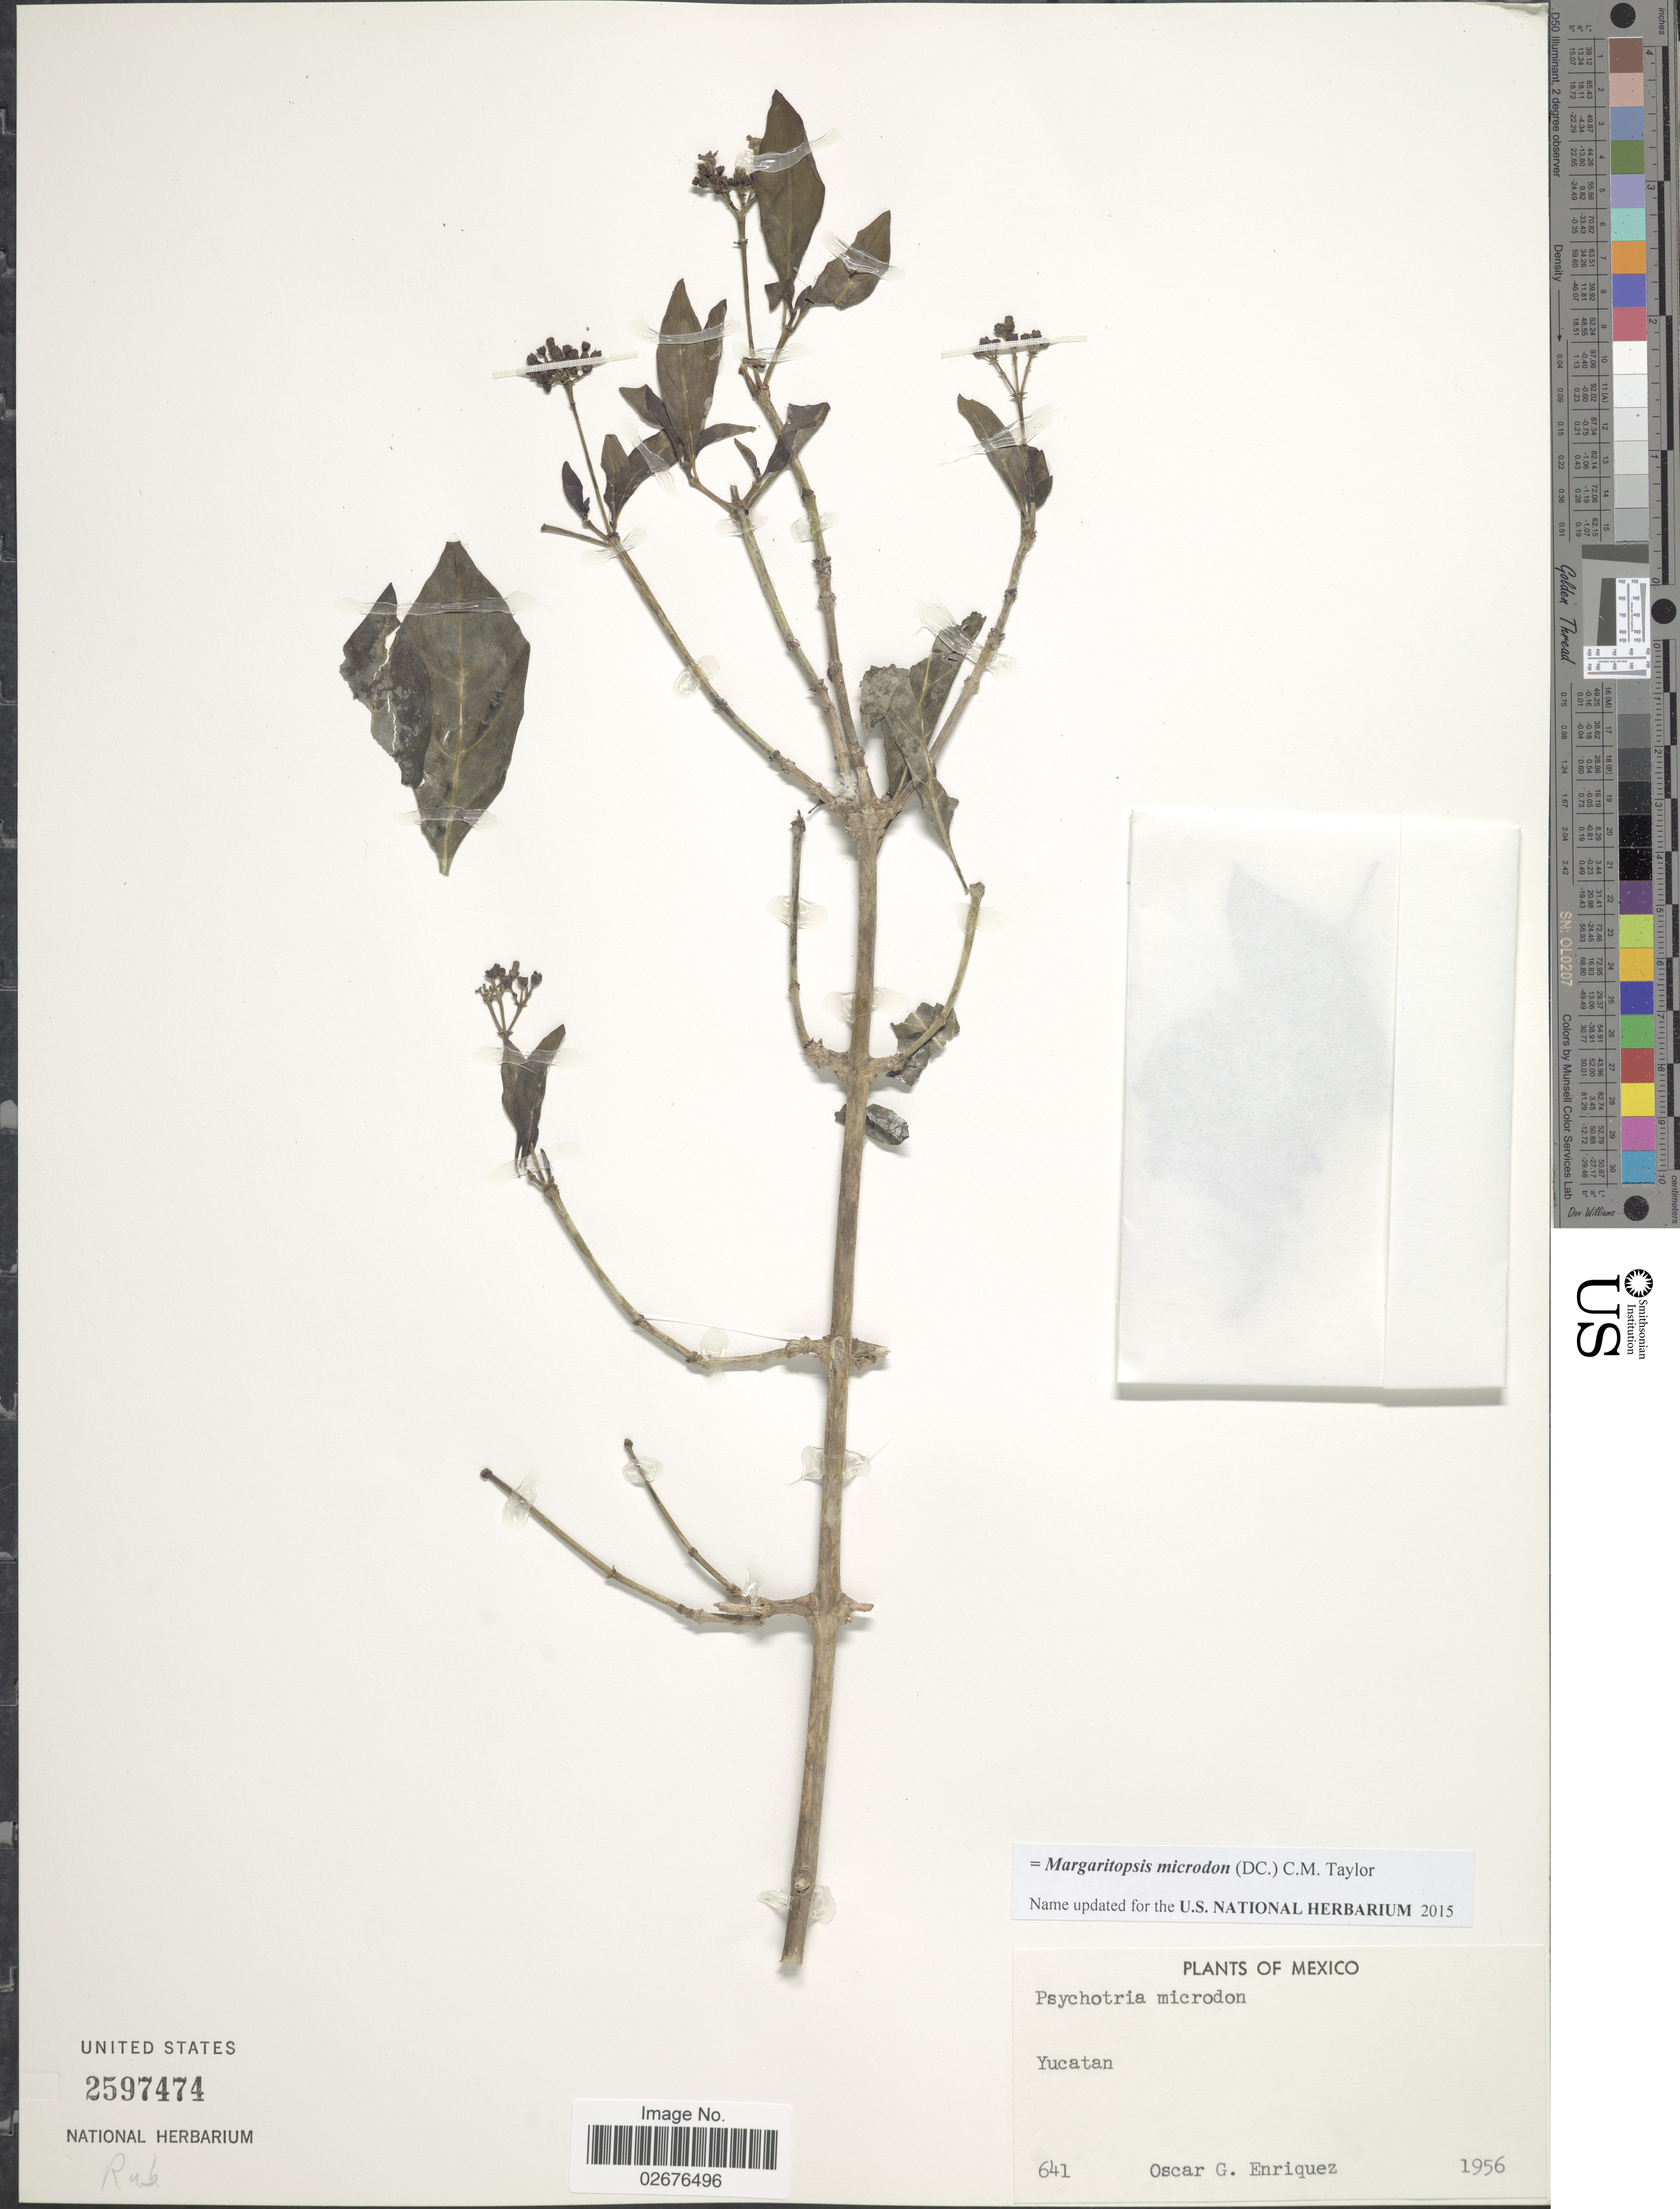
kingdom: Plantae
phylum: Tracheophyta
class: Magnoliopsida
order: Gentianales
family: Rubiaceae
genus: Margaritopsis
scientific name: Margaritopsis microdon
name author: (DC.) C.M. Taylor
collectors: O. Enriquez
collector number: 641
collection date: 1956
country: Mexico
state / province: Yucatán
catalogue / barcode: US 2597474